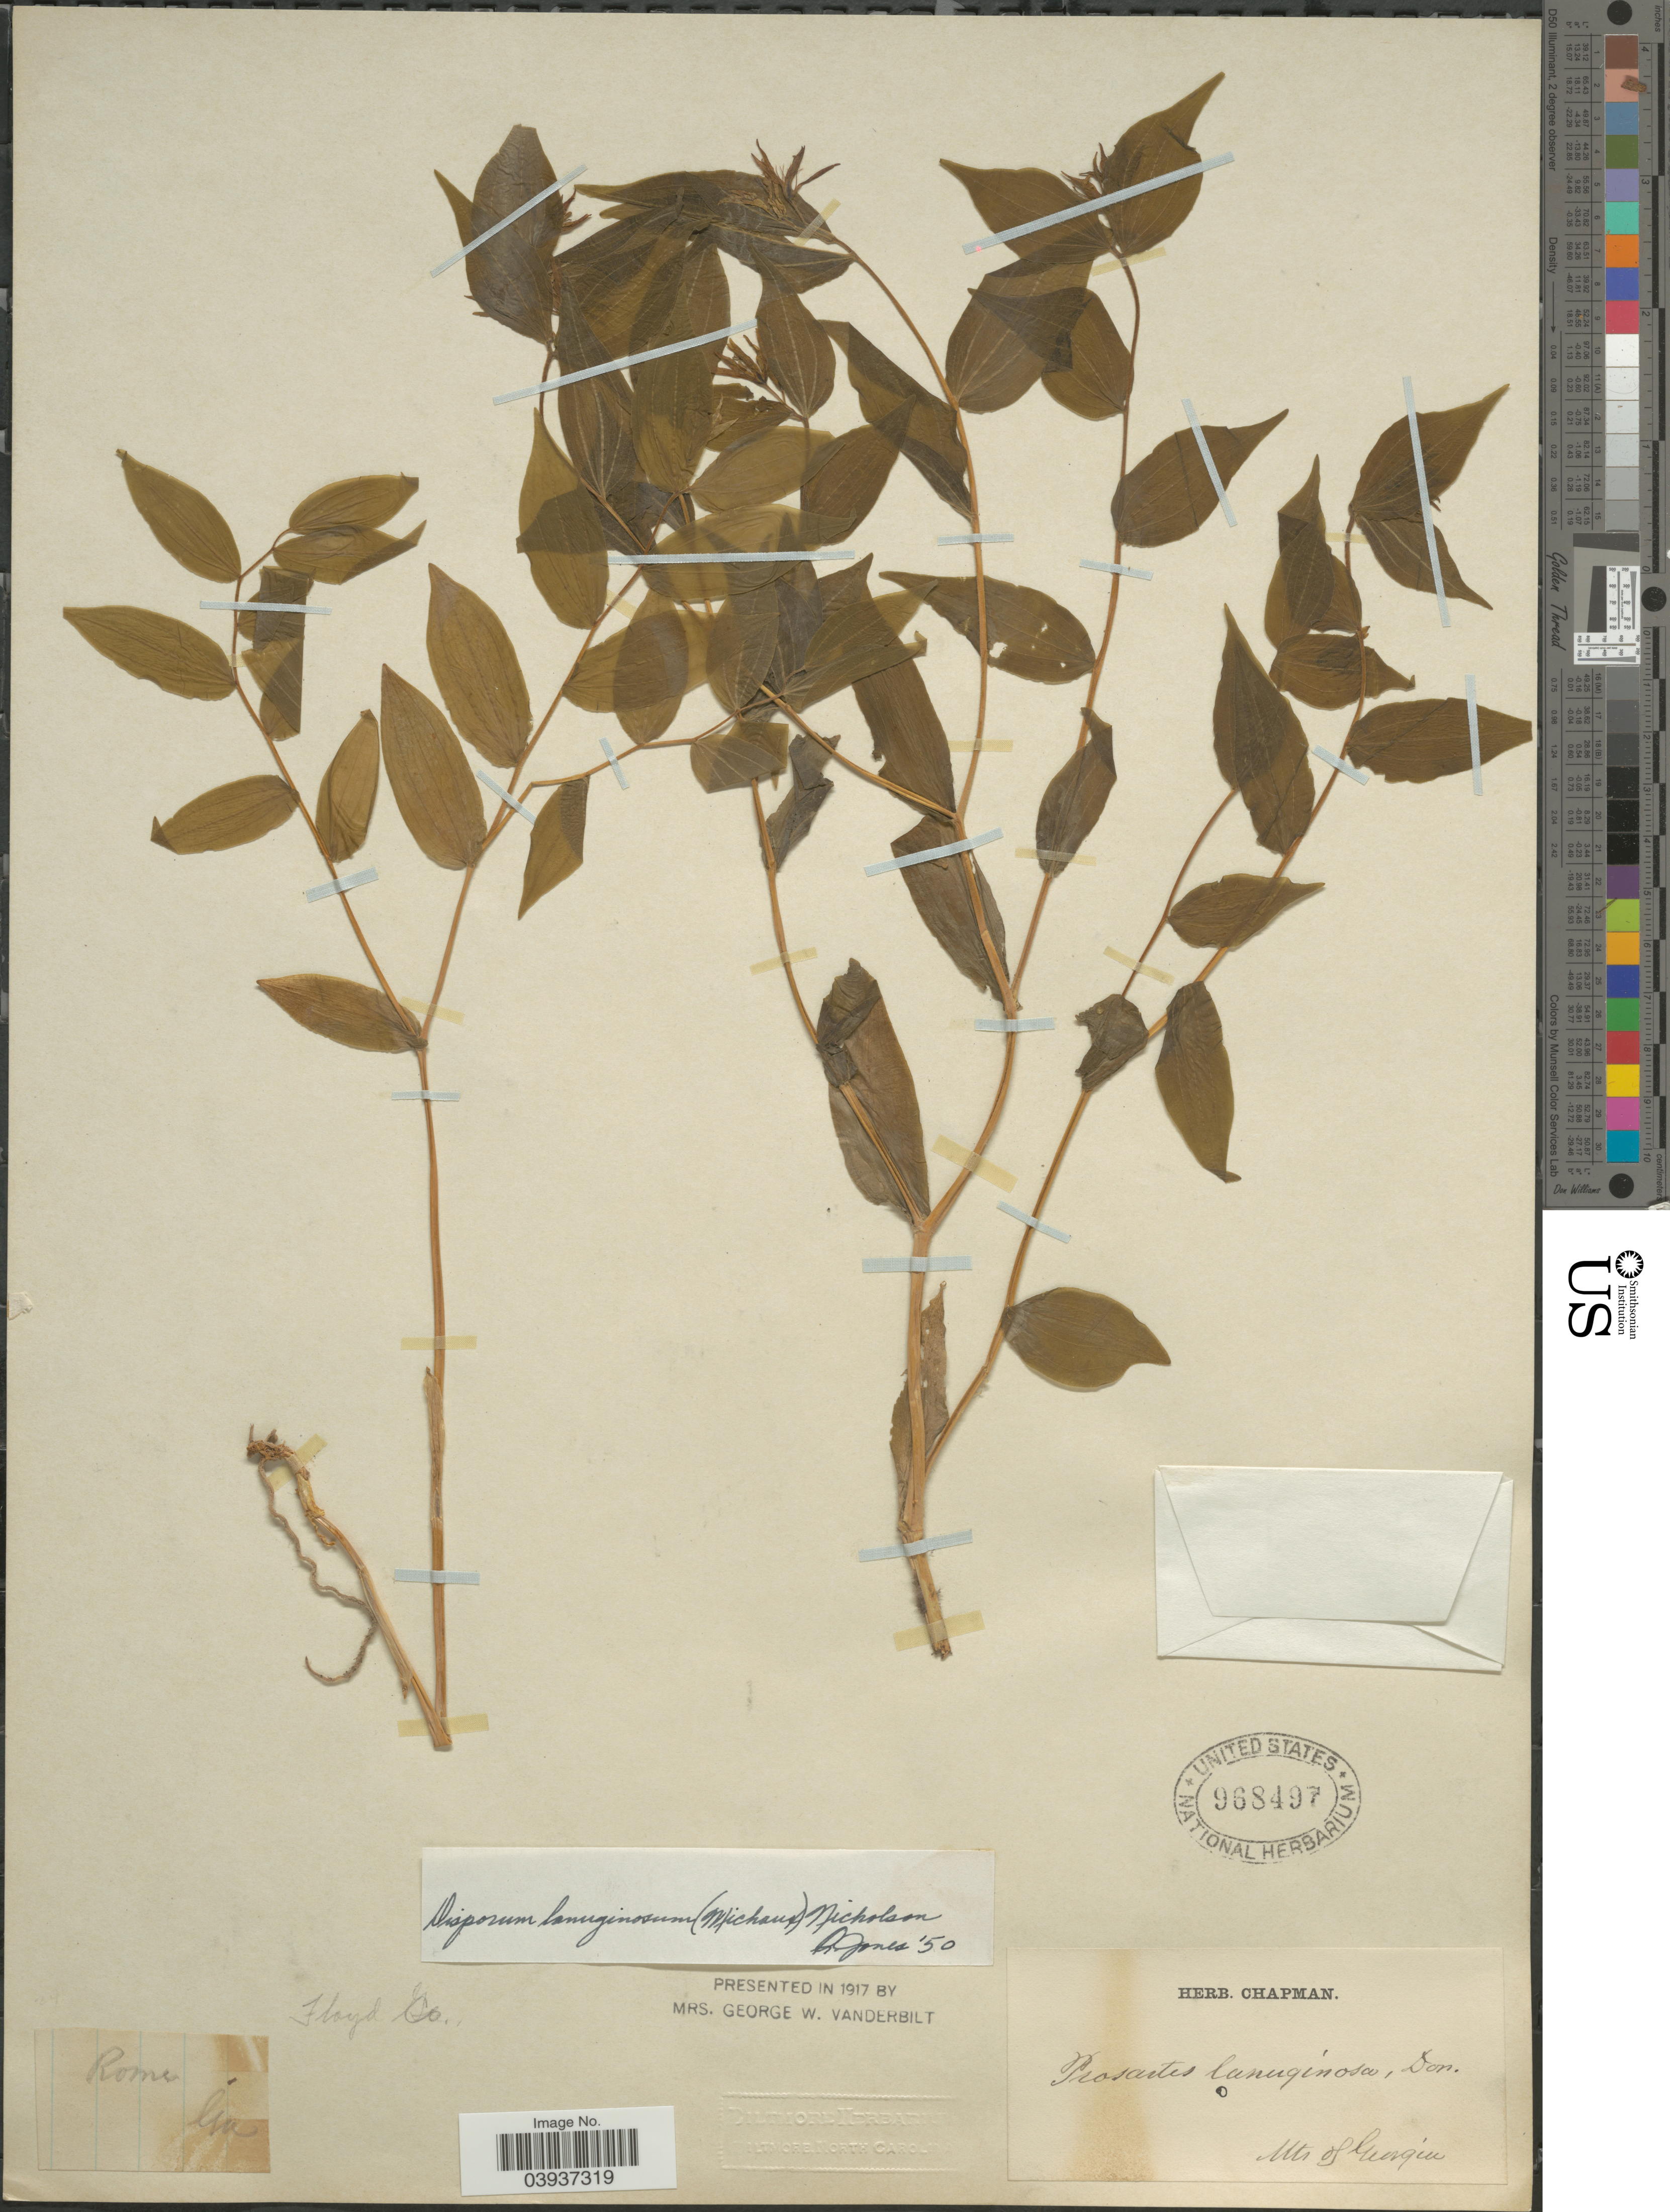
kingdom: Plantae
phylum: Tracheophyta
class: Liliopsida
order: Liliales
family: Colchicaceae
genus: Disporum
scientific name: Disporum lanuginosum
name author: (Michx.) G. Nicholson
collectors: ex herb. Chapman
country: United States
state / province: Georgia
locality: Mts of Georgia.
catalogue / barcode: US 968497